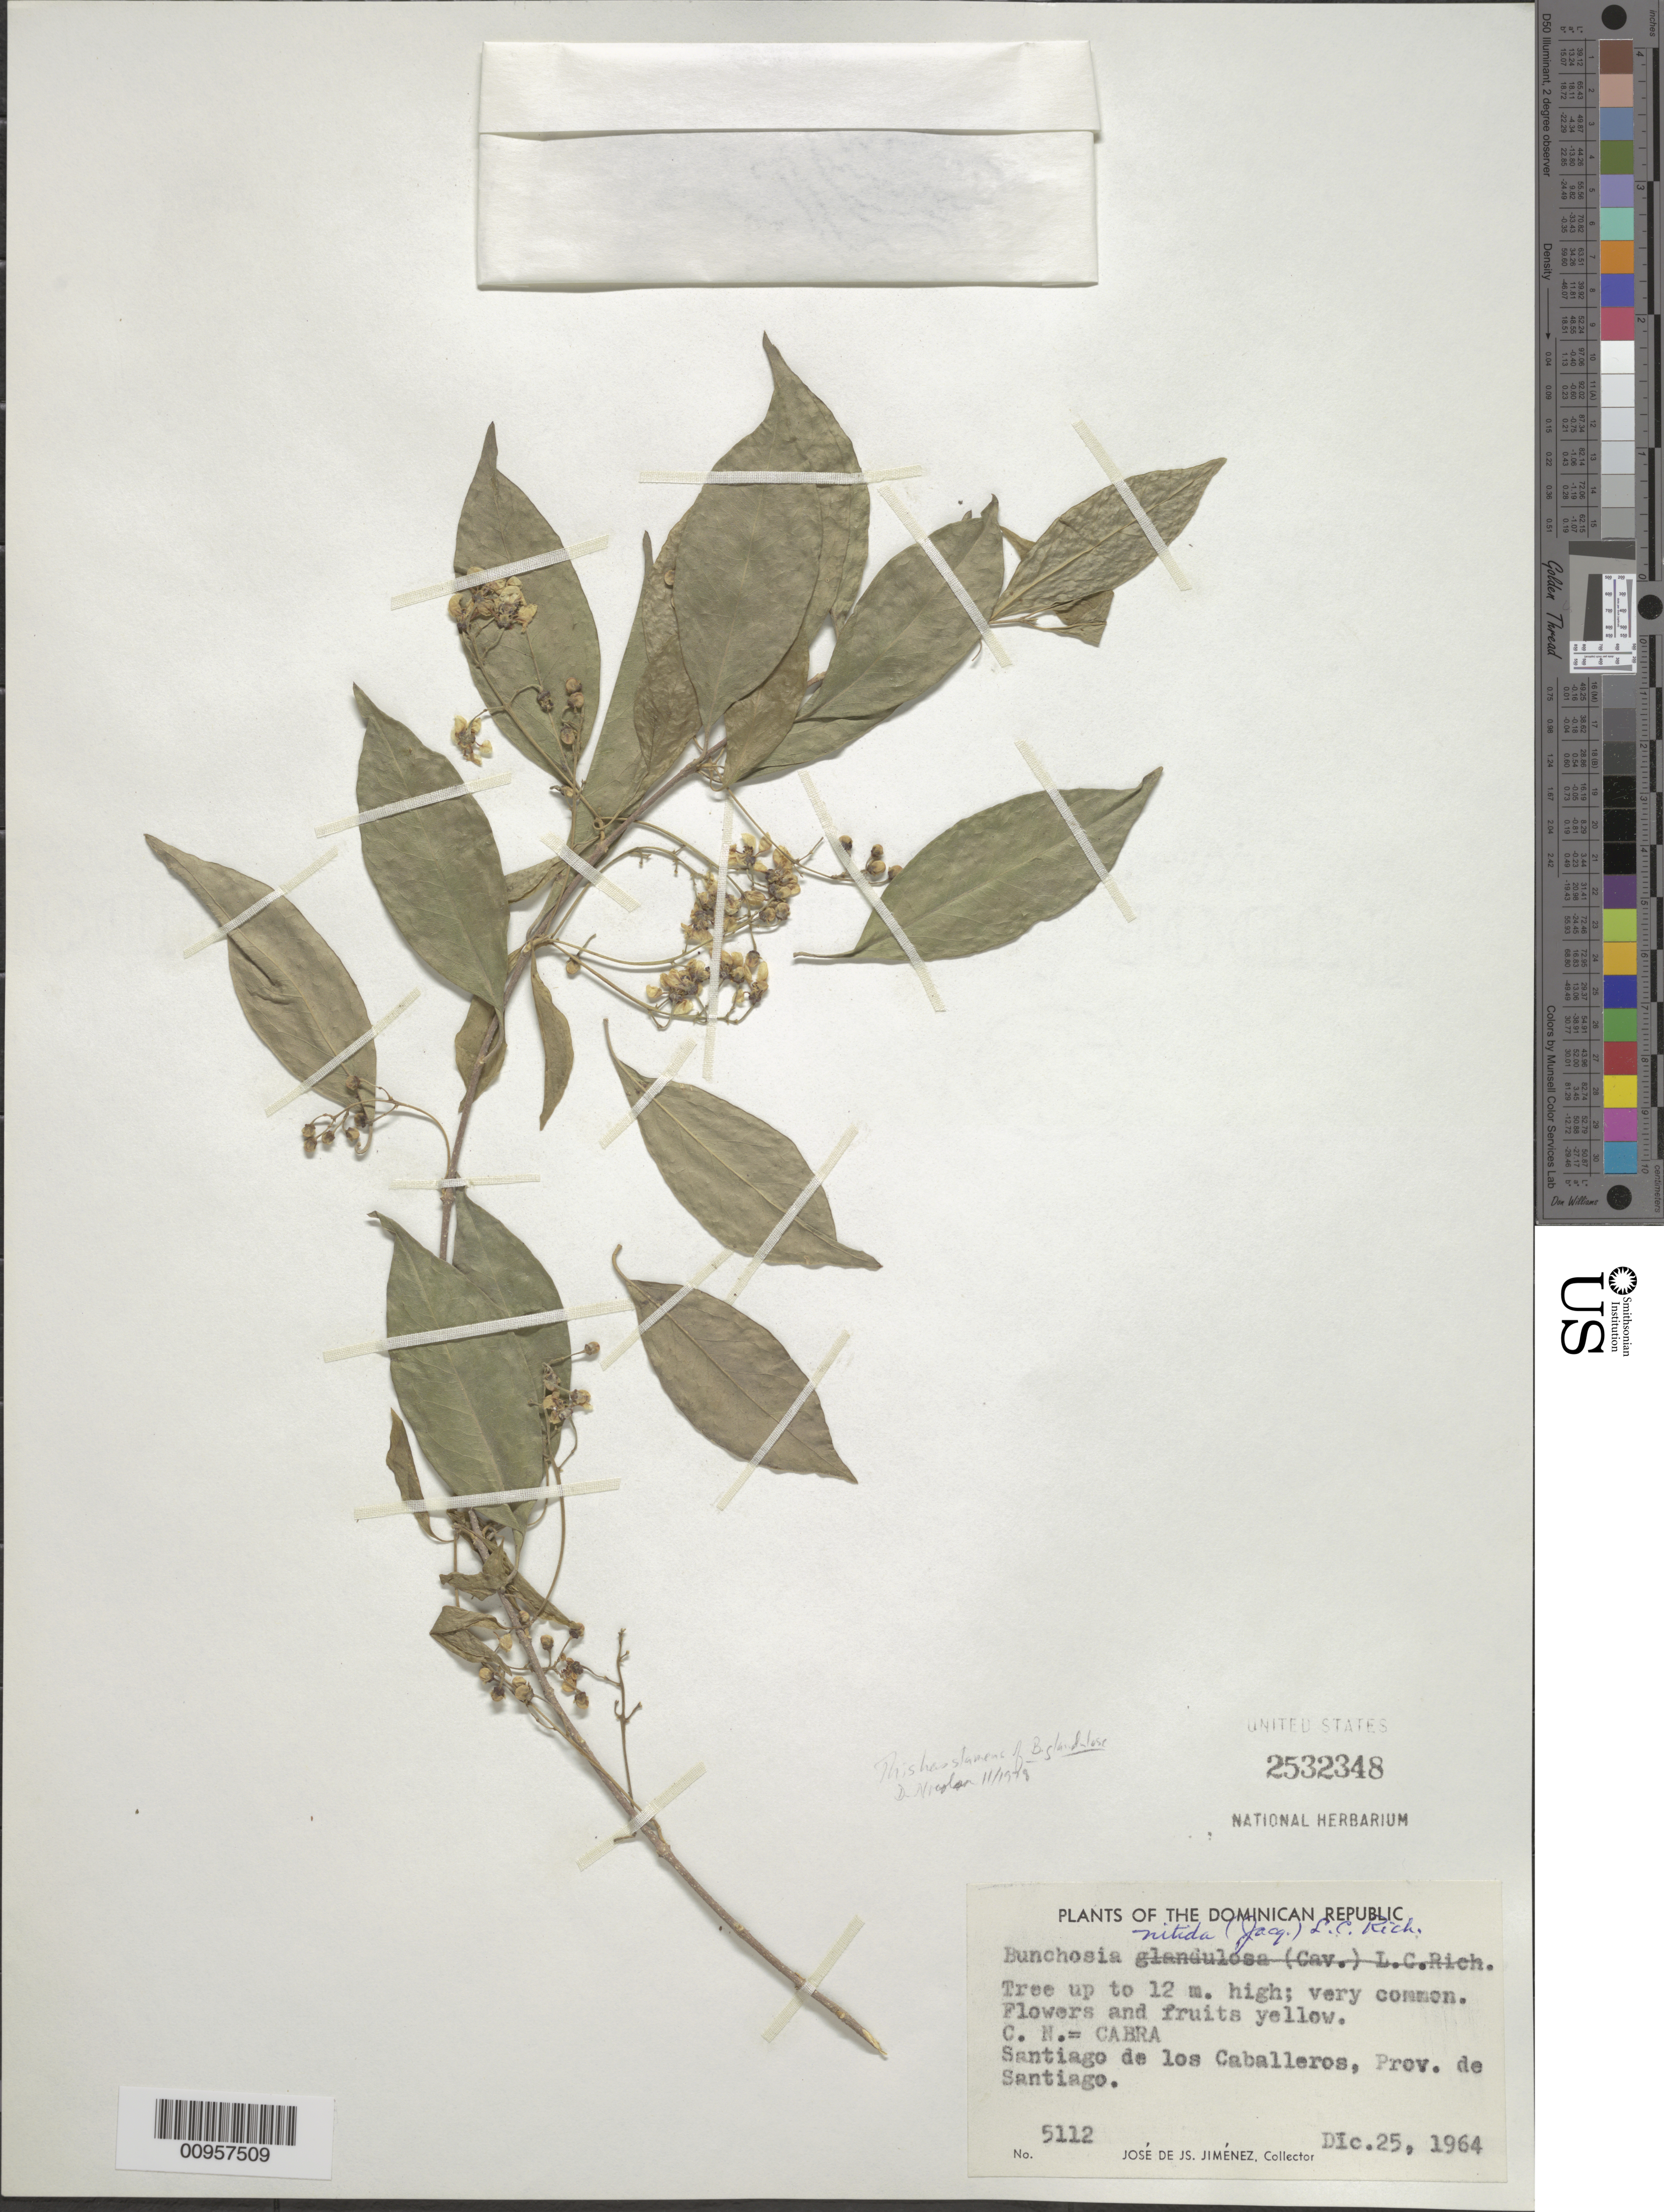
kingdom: Plantae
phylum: Tracheophyta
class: Magnoliopsida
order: Malpighiales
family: Malpighiaceae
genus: Bunchosia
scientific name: Bunchosia glandulosa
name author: (Cav.) DC.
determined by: Nicolson, Dan H.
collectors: J. J. Jiménez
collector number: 5112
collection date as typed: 25 Dec 1964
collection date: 1964-12-25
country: Dominican Republic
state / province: Santiago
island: Hispaniola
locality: Santiago de los Caballeros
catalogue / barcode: US 2532348